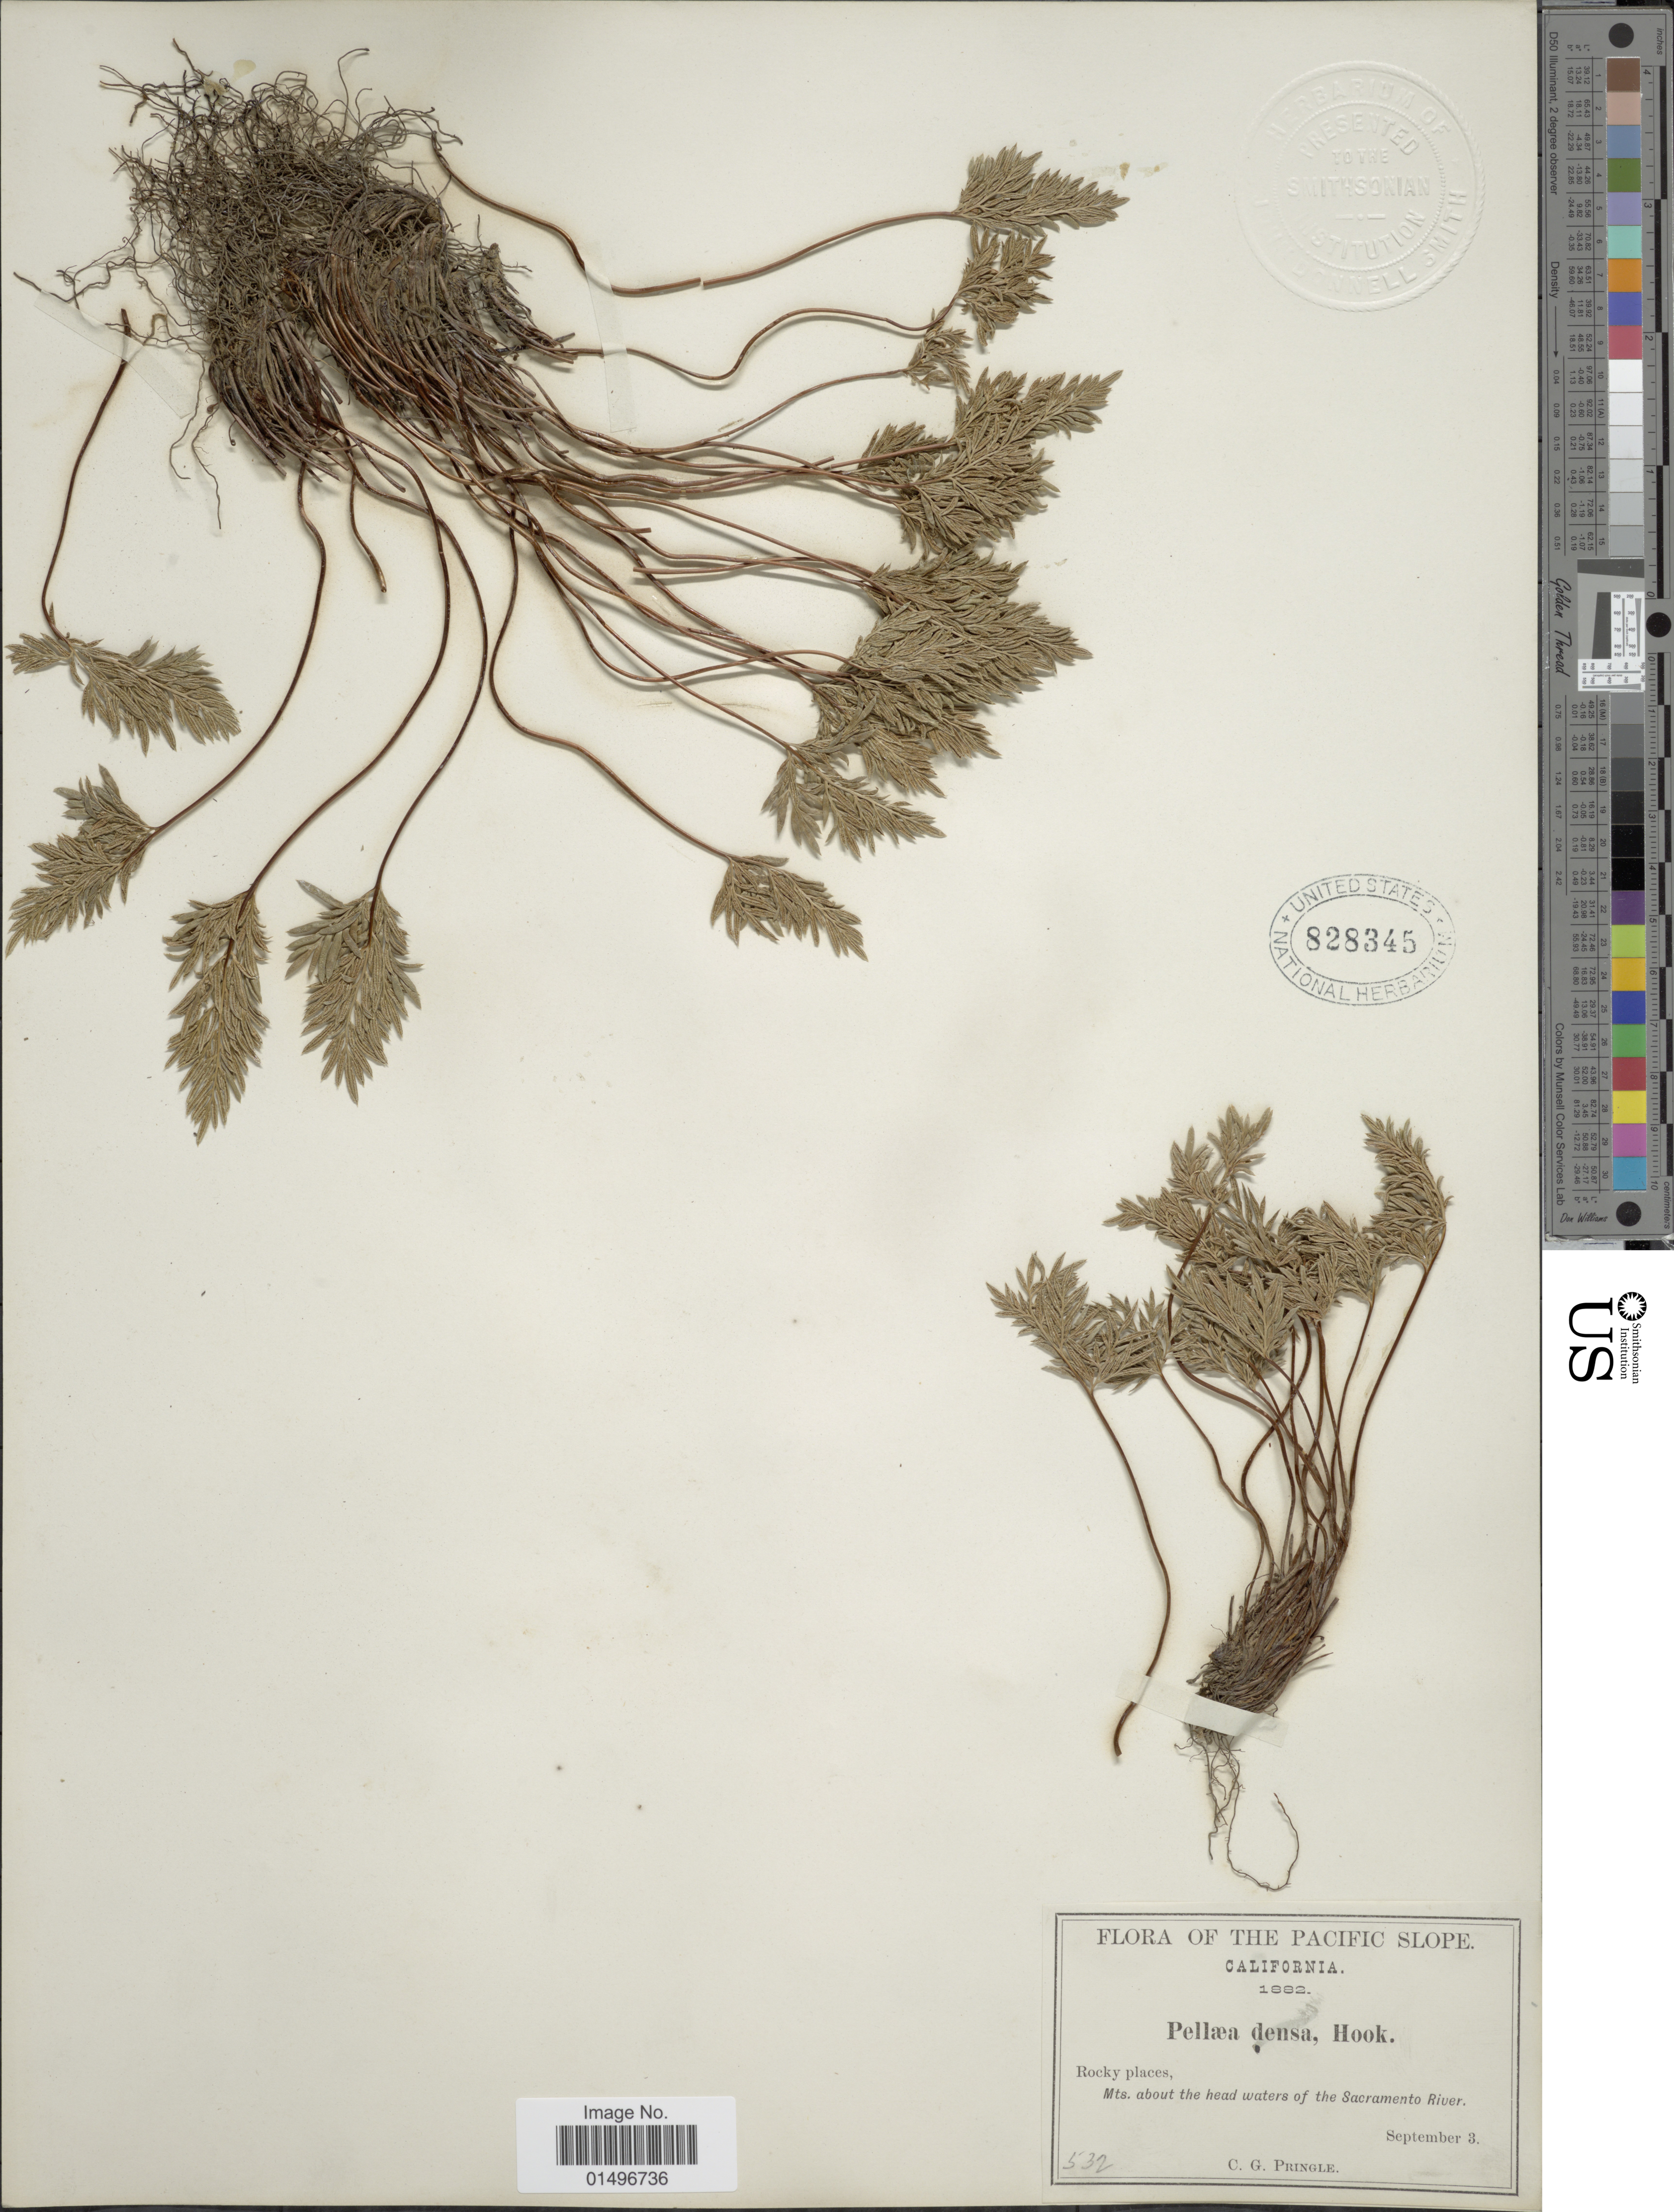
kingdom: Plantae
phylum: Tracheophyta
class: Polypodiopsida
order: Polypodiales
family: Pteridaceae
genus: Aspidotis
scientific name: Aspidotis densa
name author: (Brack.) Lellinger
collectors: C. G. Pringle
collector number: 532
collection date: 1882-09-03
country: United States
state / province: California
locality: California, Pacific Slope, Mts. about the head waters of the Sacramento River.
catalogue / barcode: US 828345